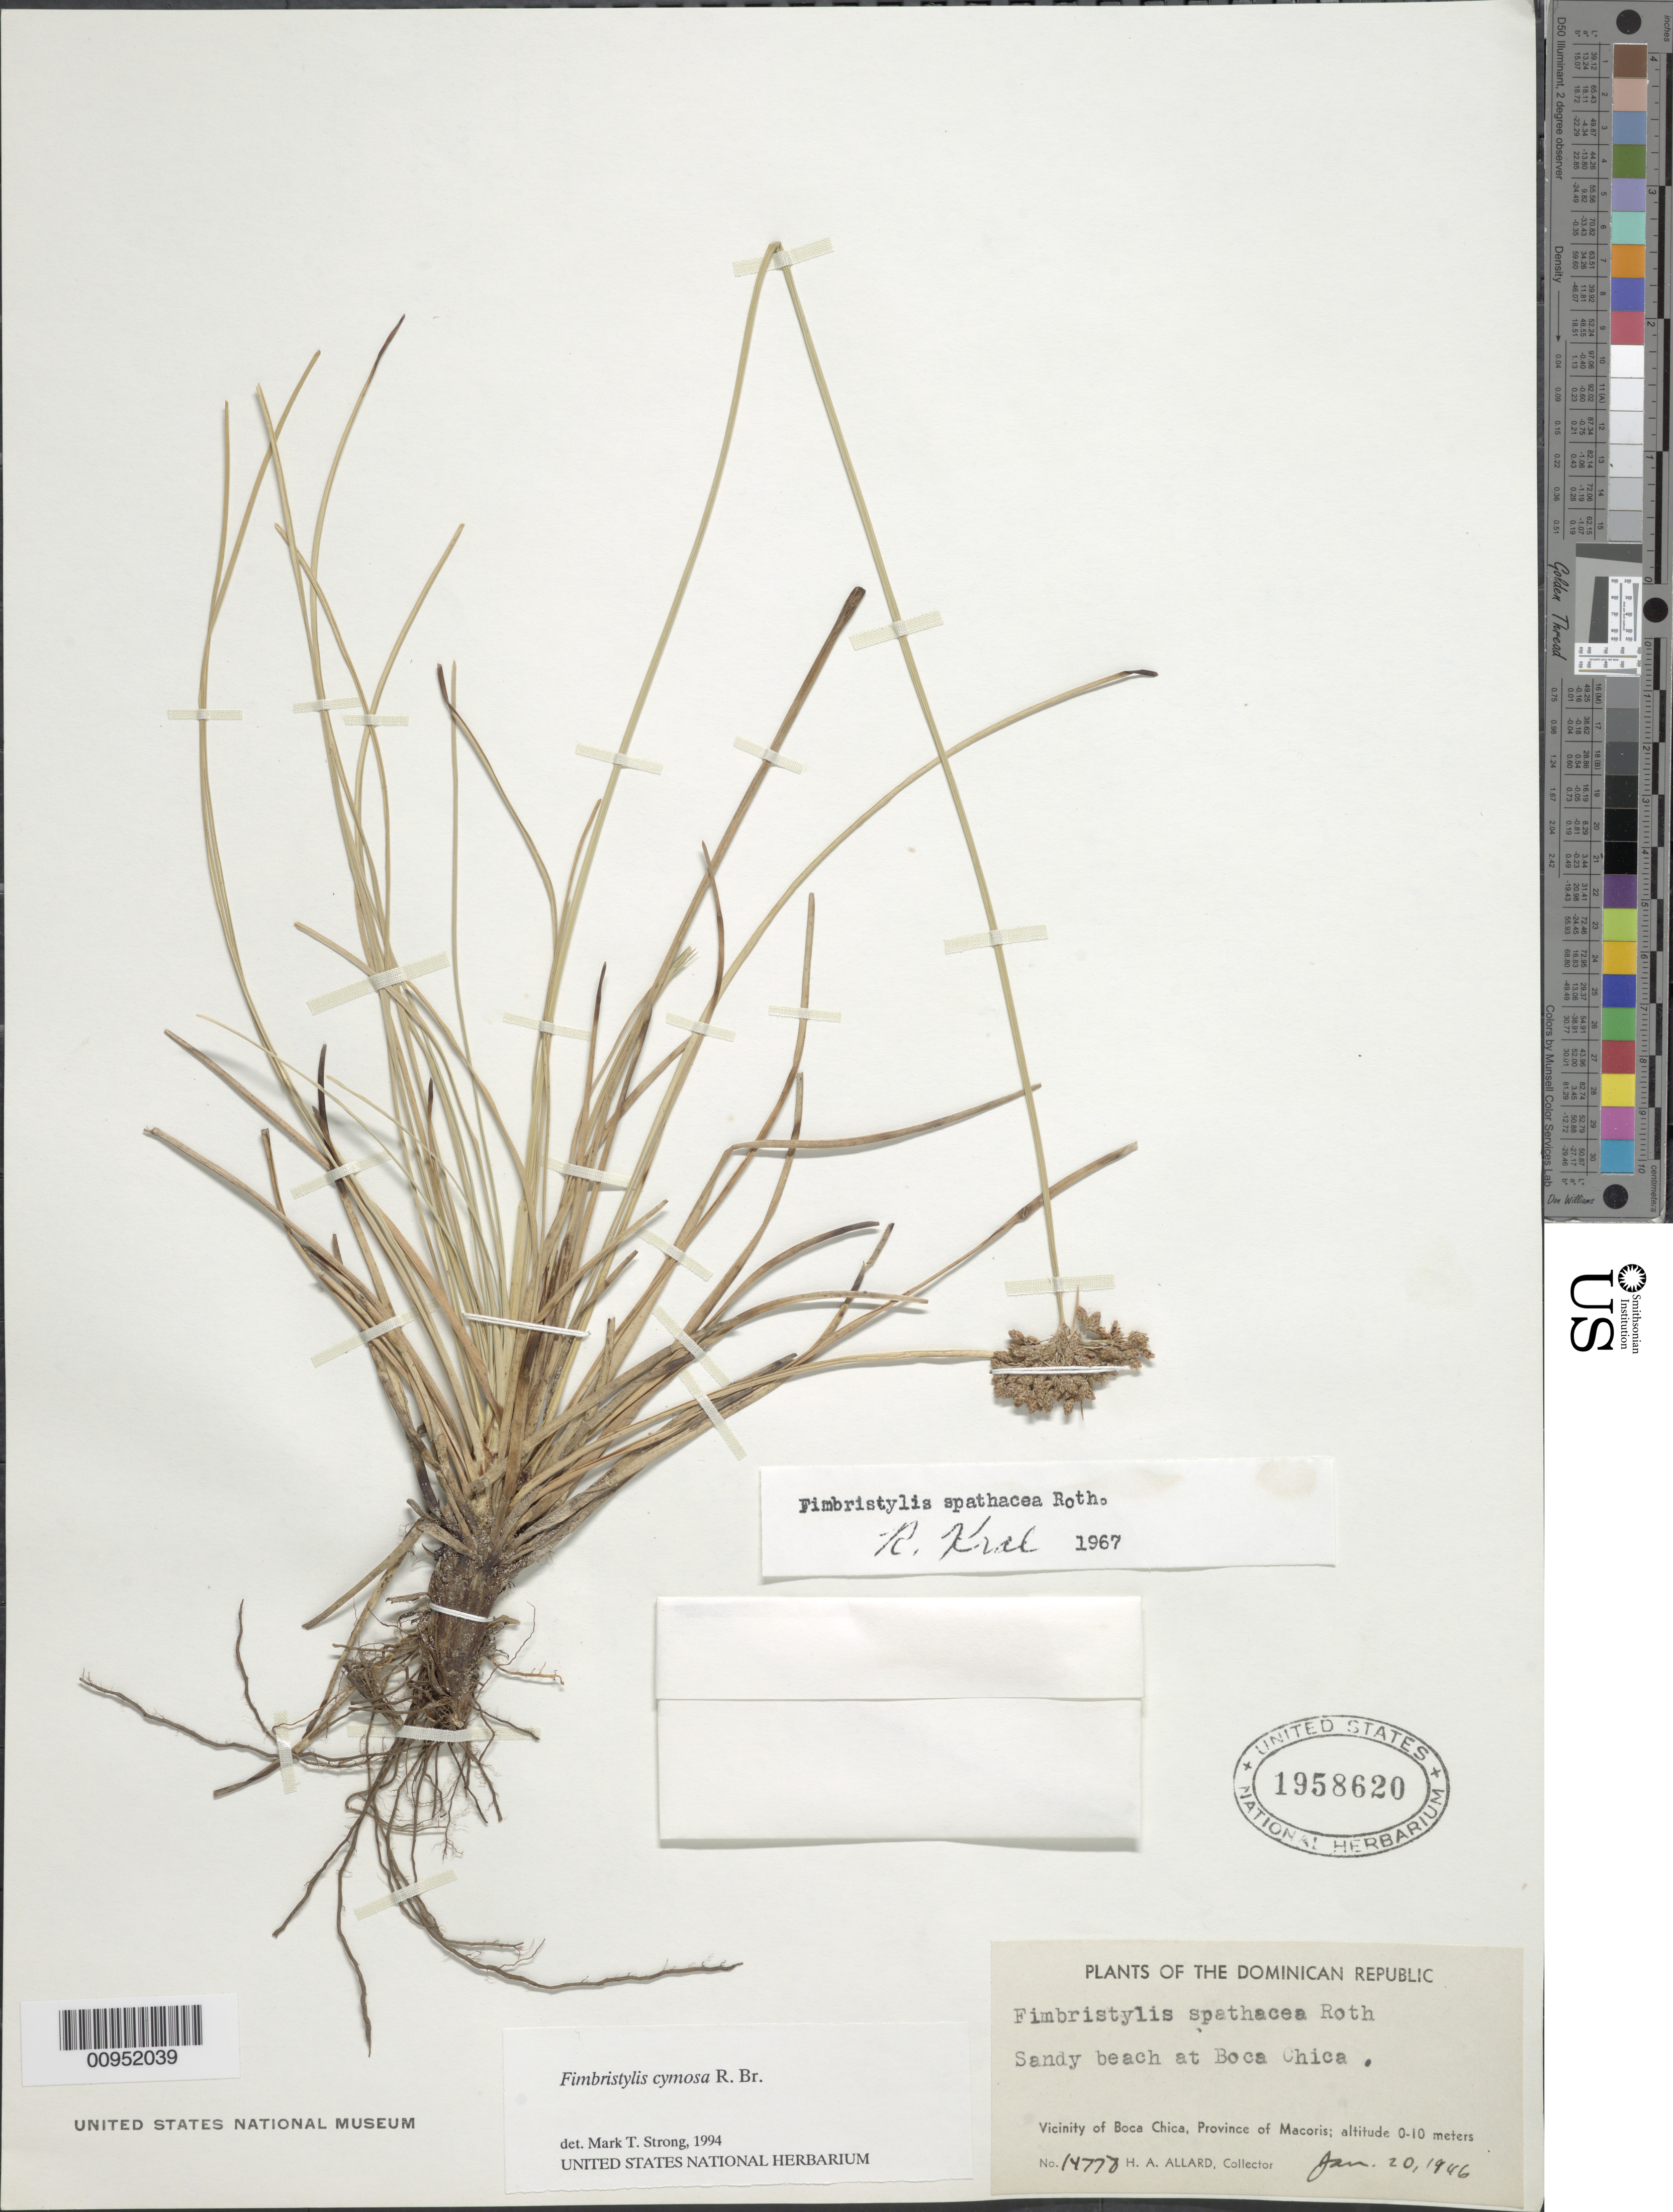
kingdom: Plantae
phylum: Tracheophyta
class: Liliopsida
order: Poales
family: Cyperaceae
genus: Fimbristylis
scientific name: Fimbristylis cymosa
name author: R. Br.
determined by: Strong, M. T., (US), Smithsonian Institution - National Museum of Natural History (UNITED STATES)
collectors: H. A. Allard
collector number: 14778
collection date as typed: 20 Jan 1946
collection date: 1946-01-20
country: Dominican Republic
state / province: Macoris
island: Hispaniola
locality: Vicinity of Boca Chica, beach at Boca Chica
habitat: Sandy beach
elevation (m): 0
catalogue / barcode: US 1958620